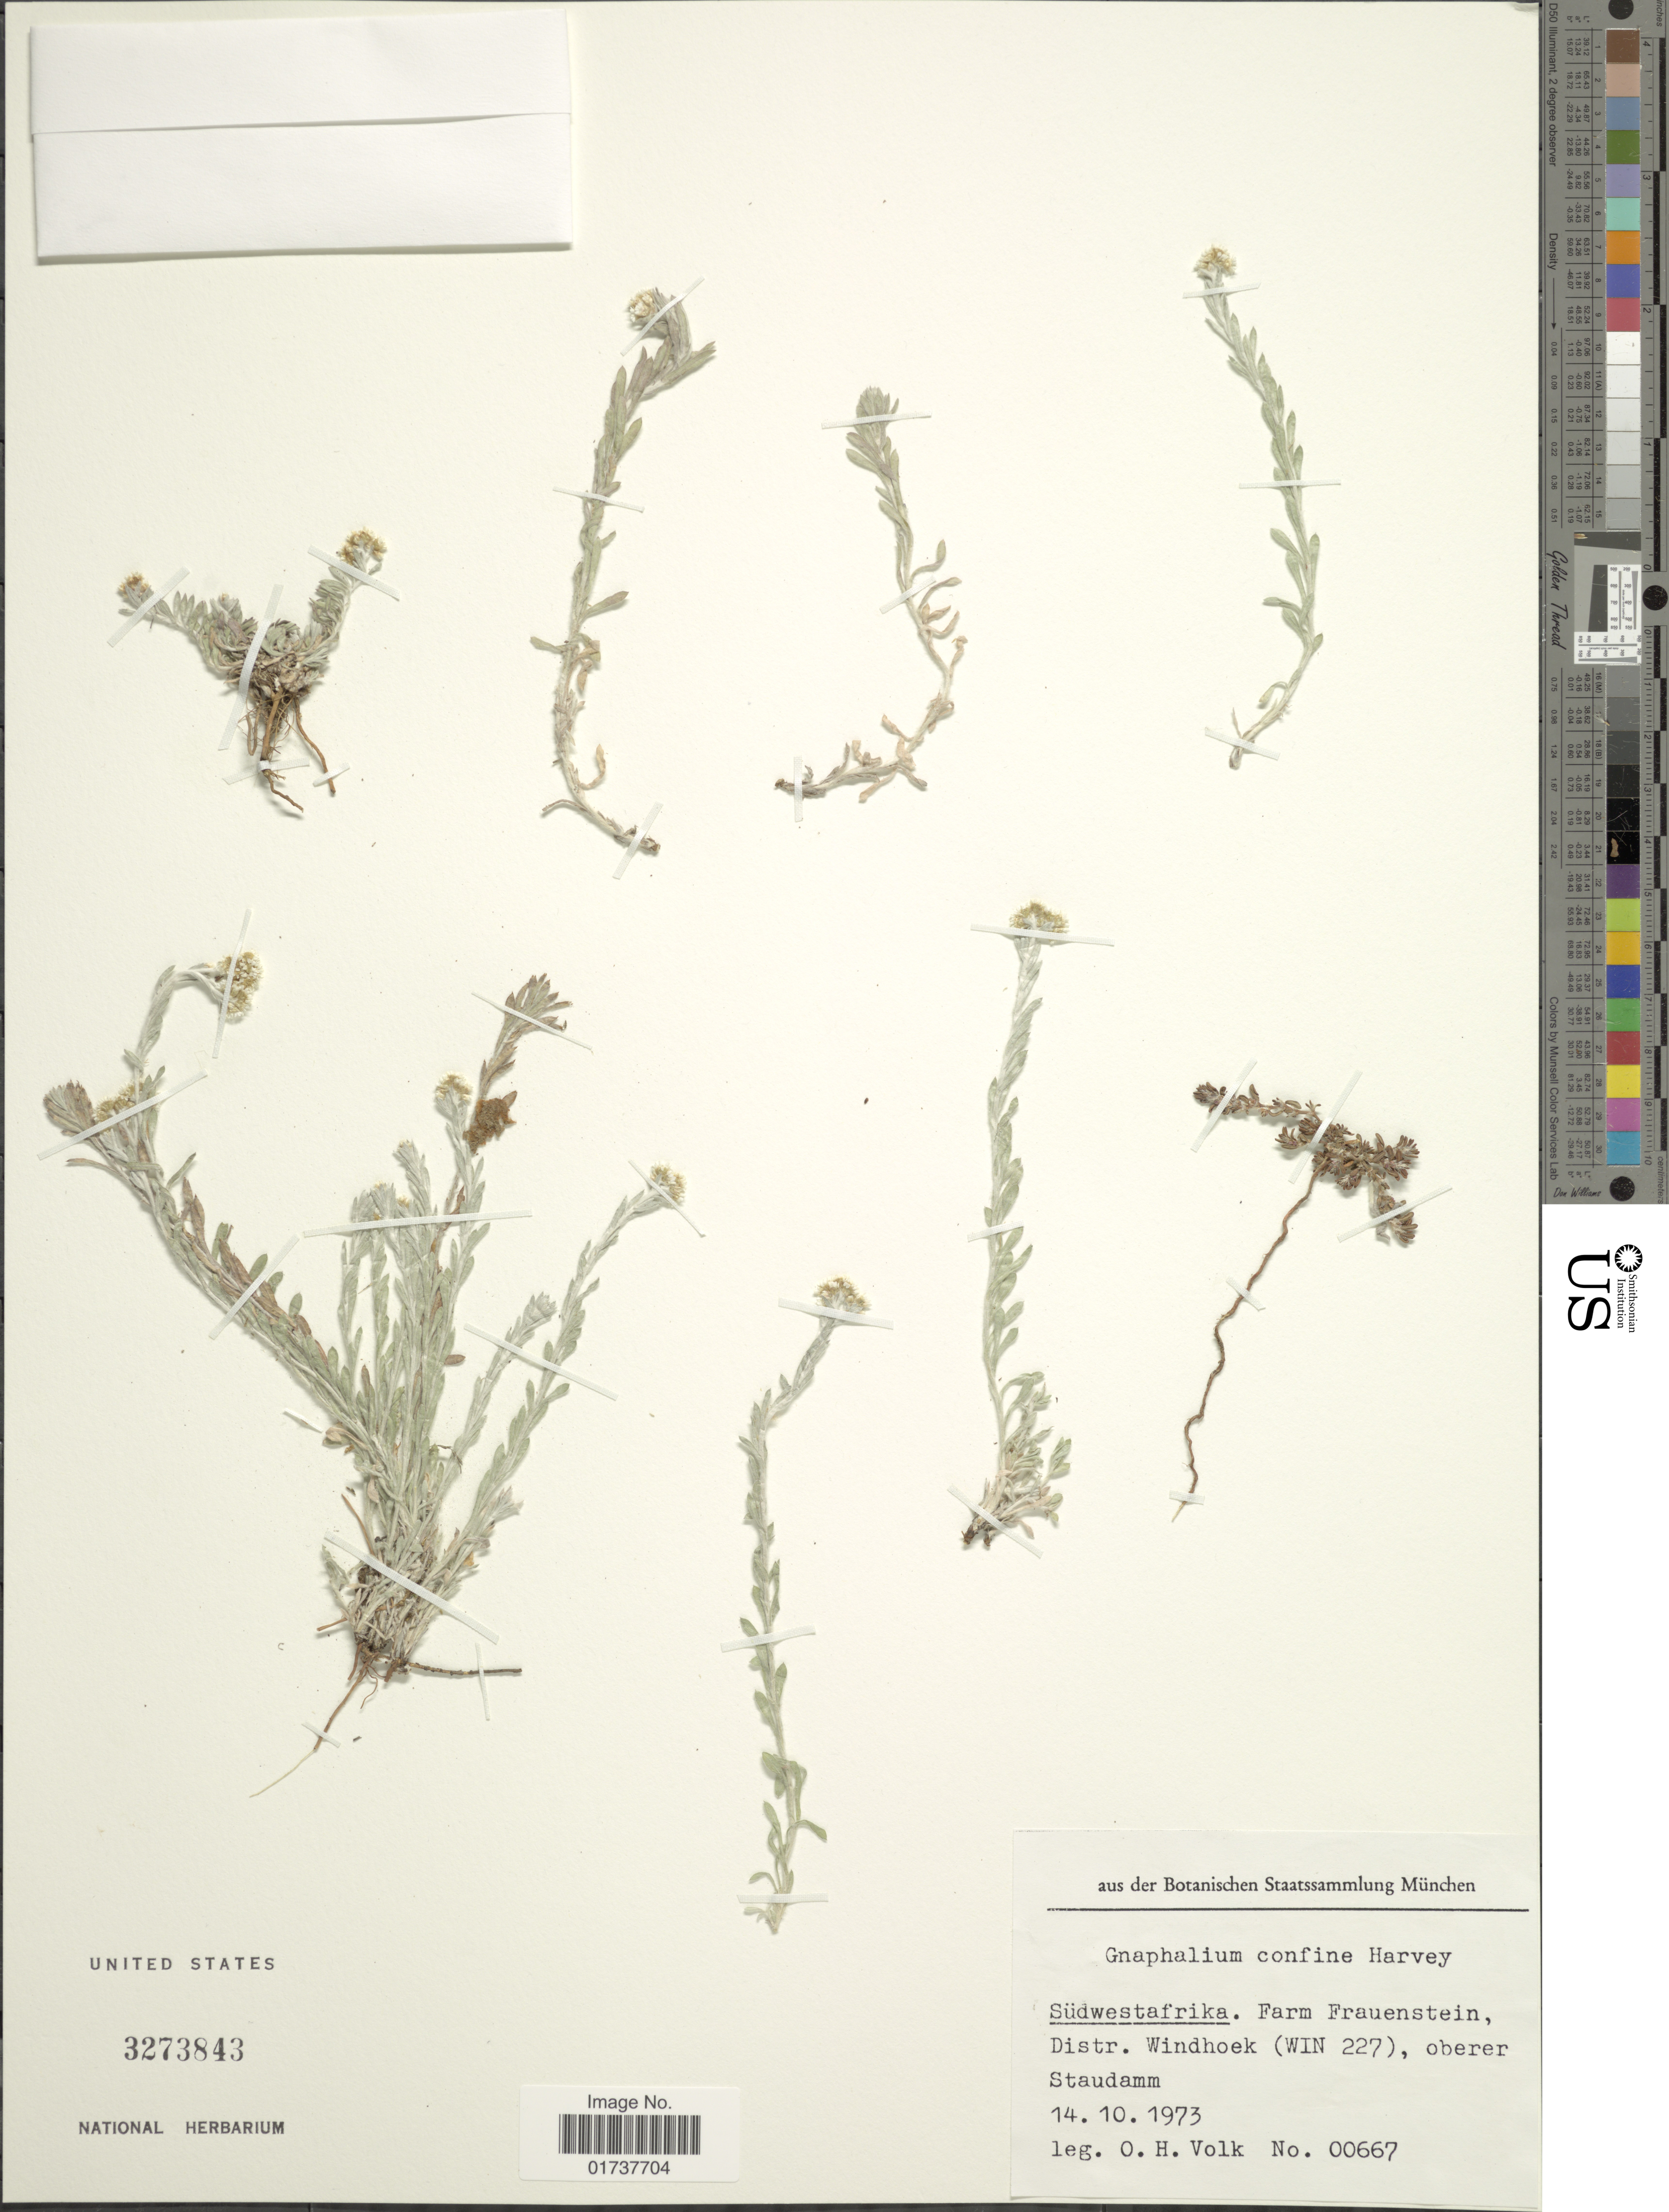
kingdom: Plantae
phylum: Tracheophyta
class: Magnoliopsida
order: Asterales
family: Asteraceae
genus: Gnaphalium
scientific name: Gnaphalium confine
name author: Harv.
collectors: O. Volk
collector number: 00667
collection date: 1973-10-14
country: South Africa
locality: Farm Frauenstein, Distr. Windhoek (WIN 227), oberer Staudamm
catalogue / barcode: US 3273843